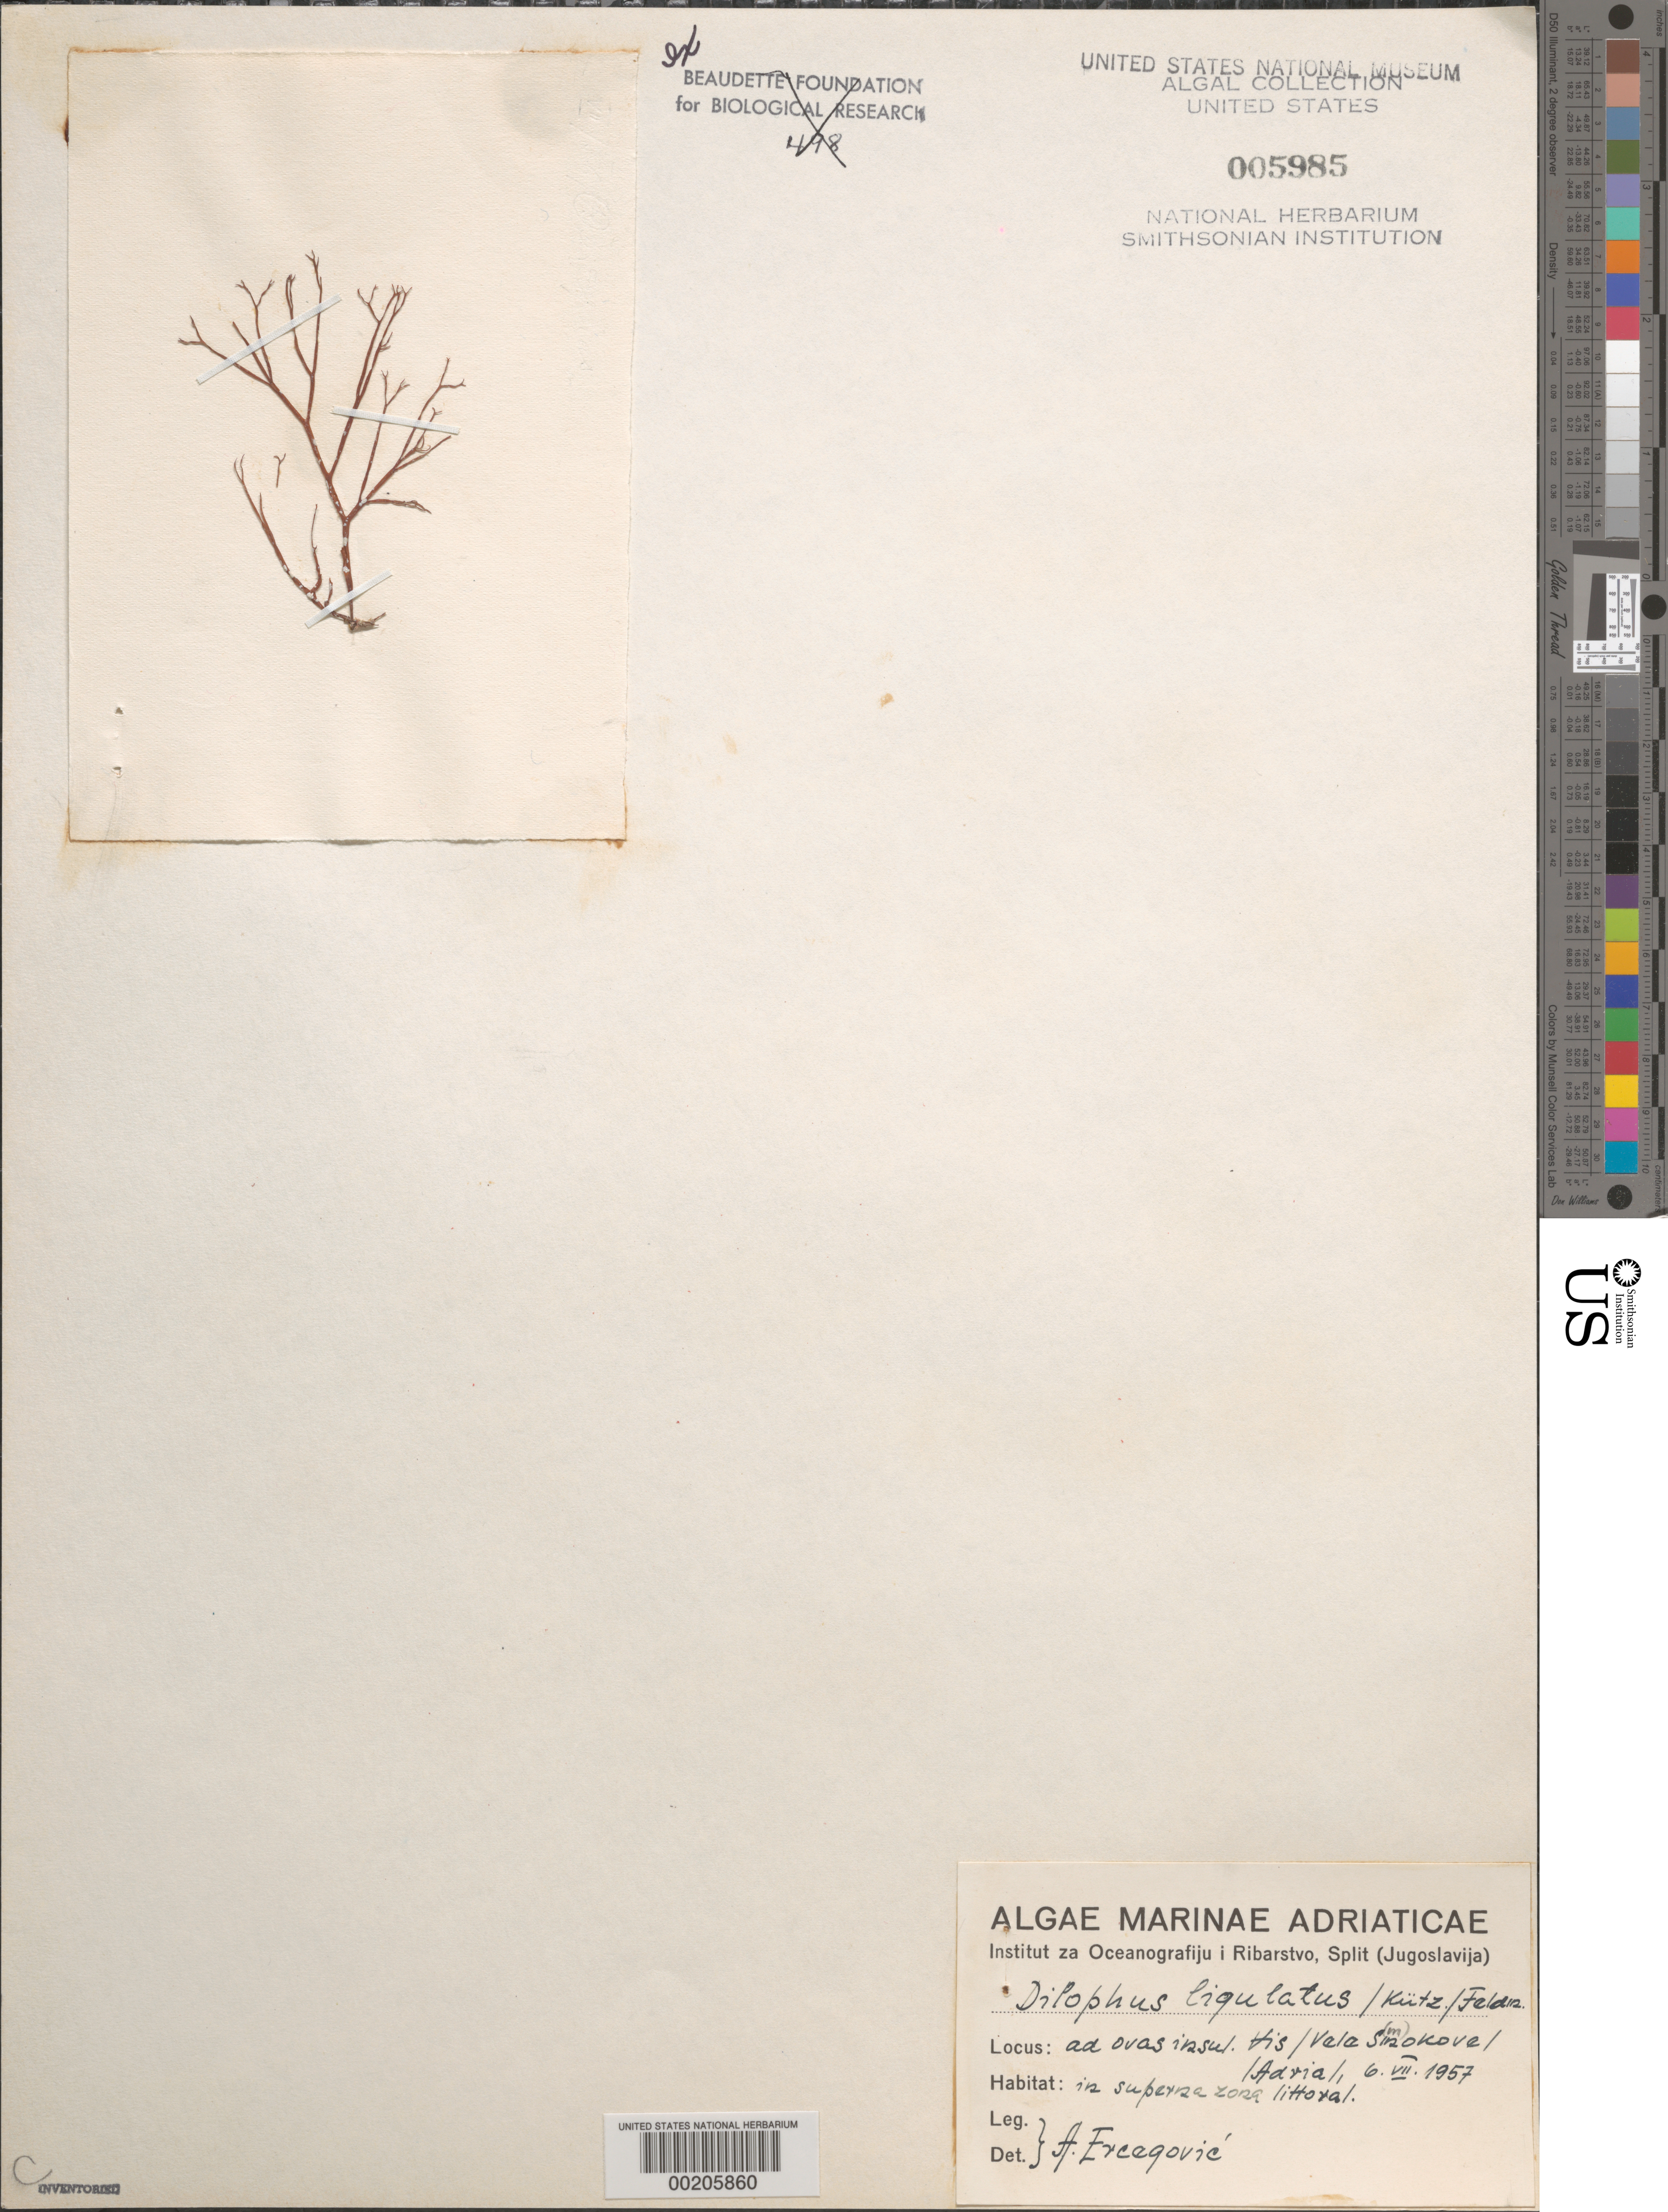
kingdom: Chromista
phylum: Ochrophyta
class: Phaeophyceae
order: Dictyotales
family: Dictyotaceae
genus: Dictyota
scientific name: Dictyota spiralis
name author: Mont.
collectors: A. Ercegovic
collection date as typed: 06 Jul 1957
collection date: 1957-07-06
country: Croatia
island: Vis Island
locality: Adriatic Sea, Vele Smokovel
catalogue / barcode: US 5985